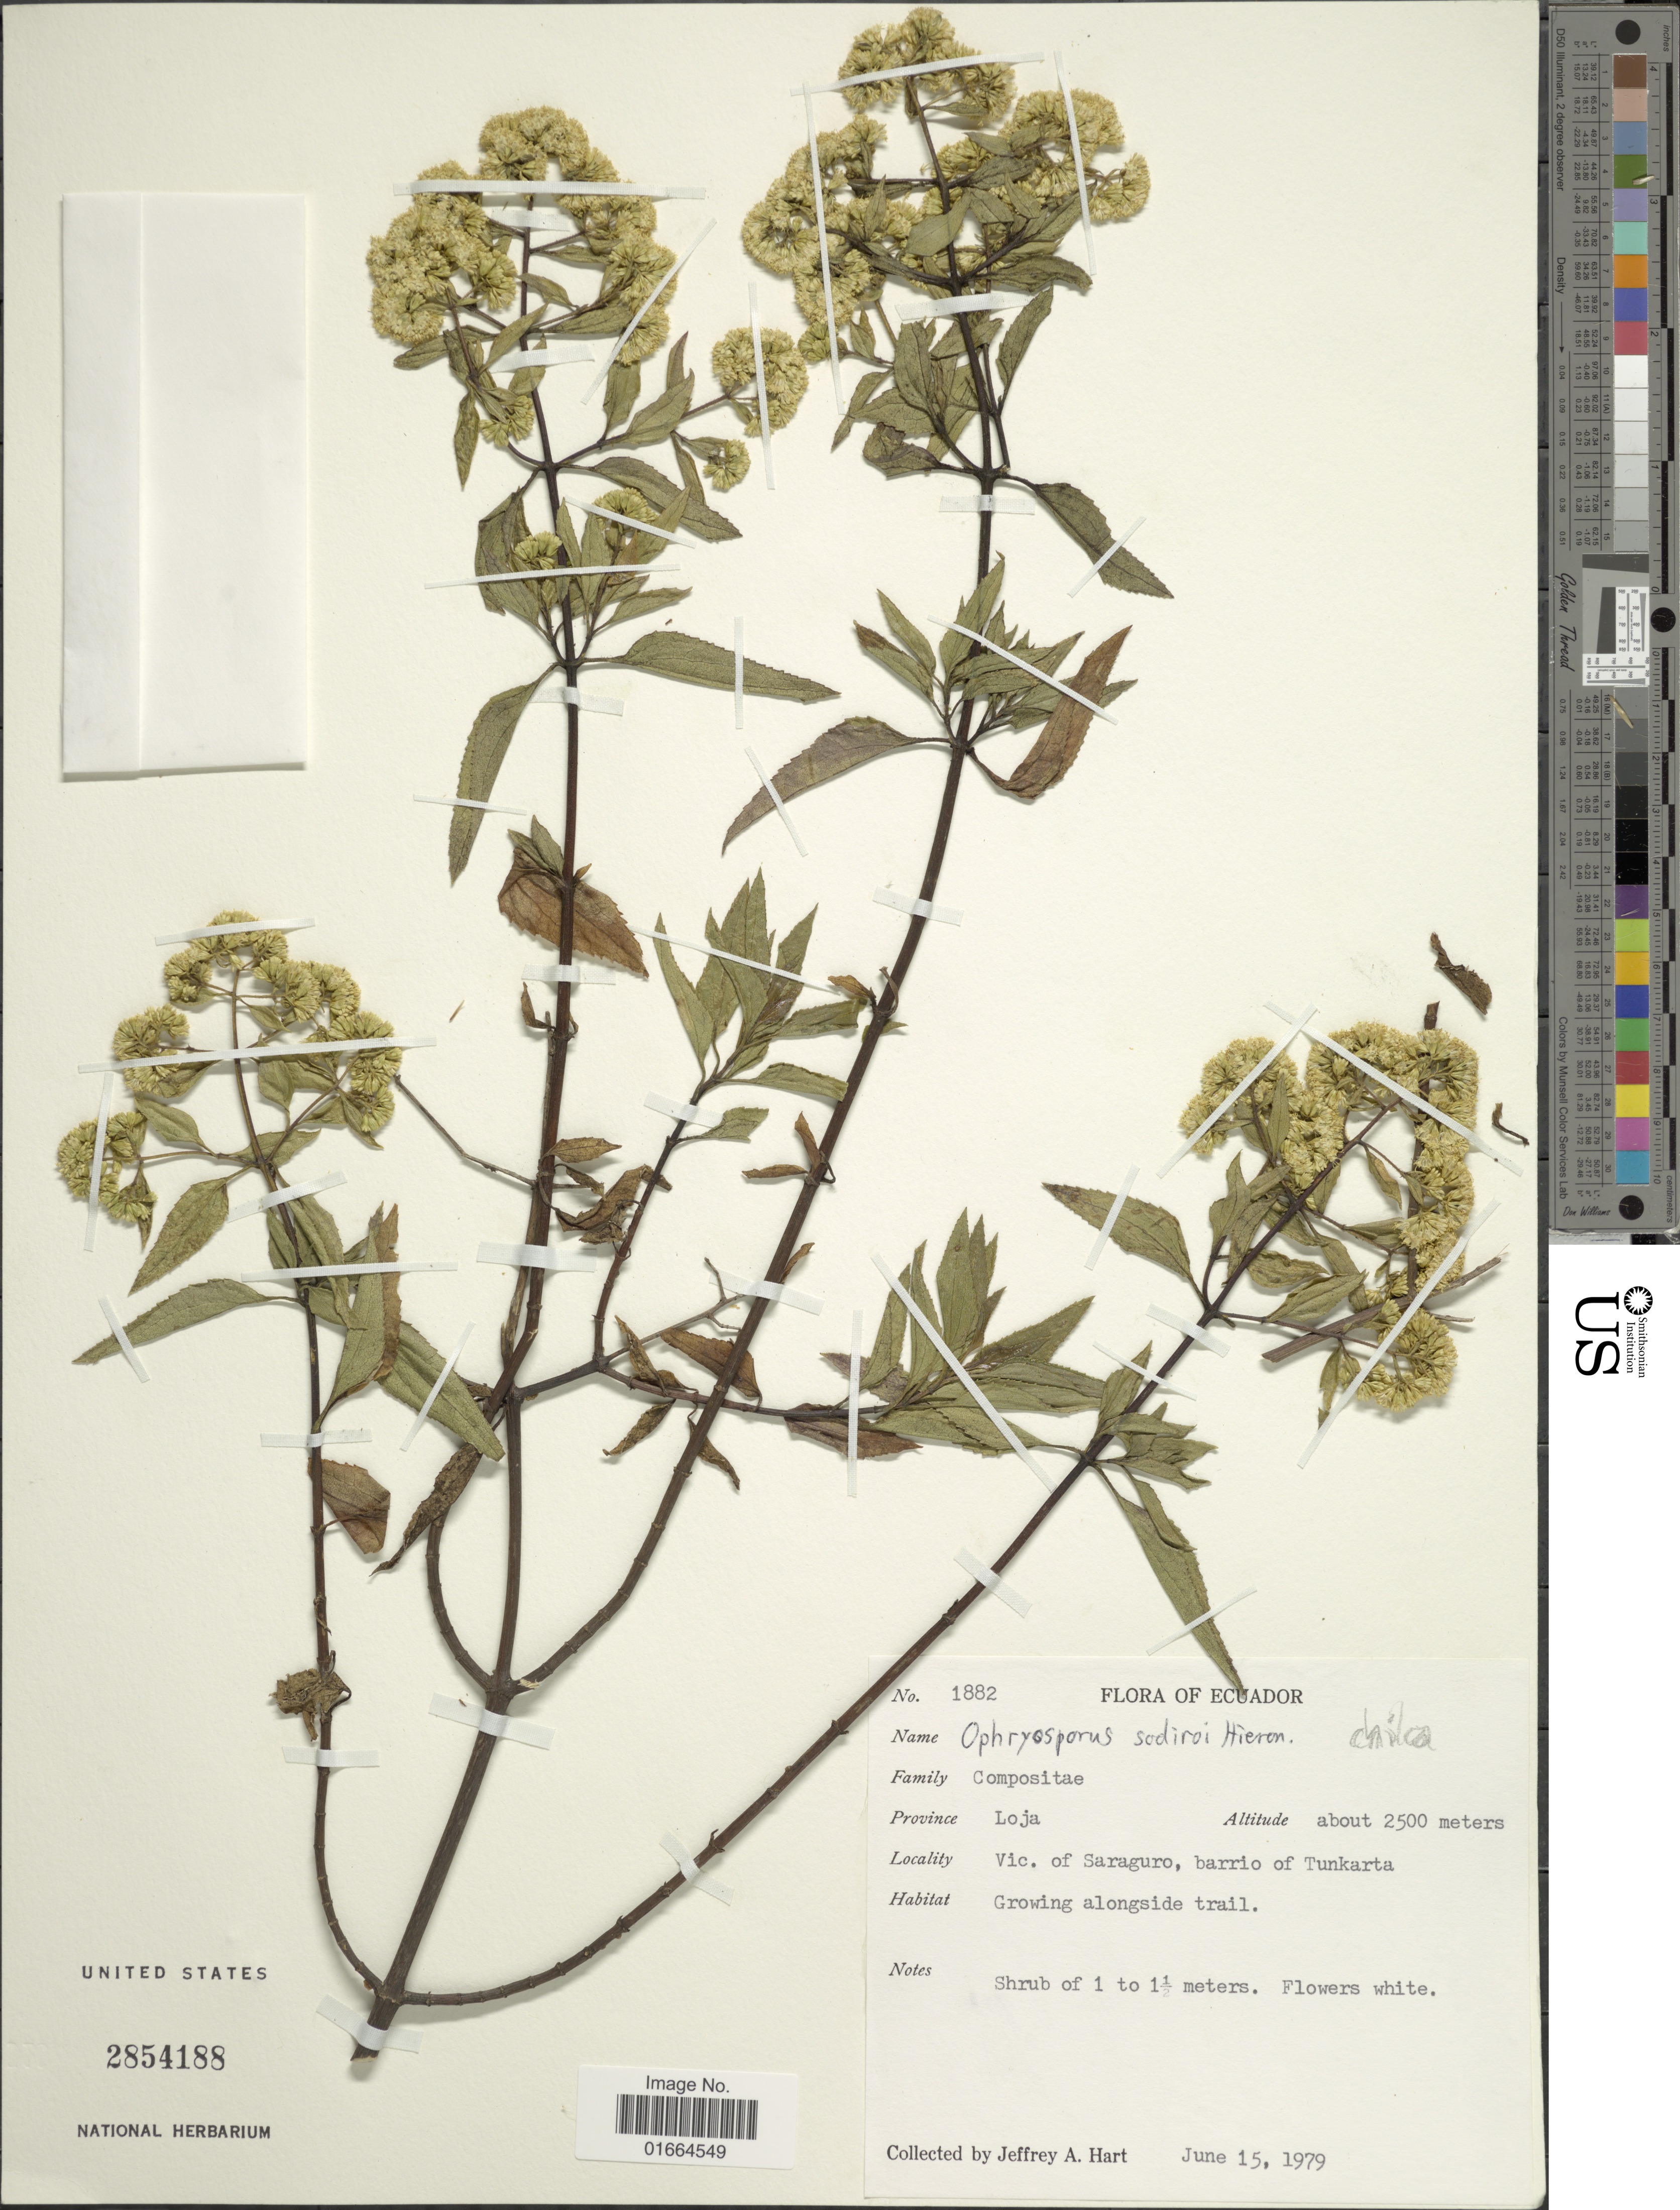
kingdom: Plantae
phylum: Tracheophyta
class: Magnoliopsida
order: Asterales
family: Asteraceae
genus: Ophryosporus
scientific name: Ophryosporus chilca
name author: (Kunth) Hieron.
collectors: J. A. Hart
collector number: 1882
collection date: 1979-06-15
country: Ecuador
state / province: Loja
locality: Provincia Loja, Vic. of Saraguro, barrio of Tunkarta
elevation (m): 2500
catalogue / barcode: US 2854188